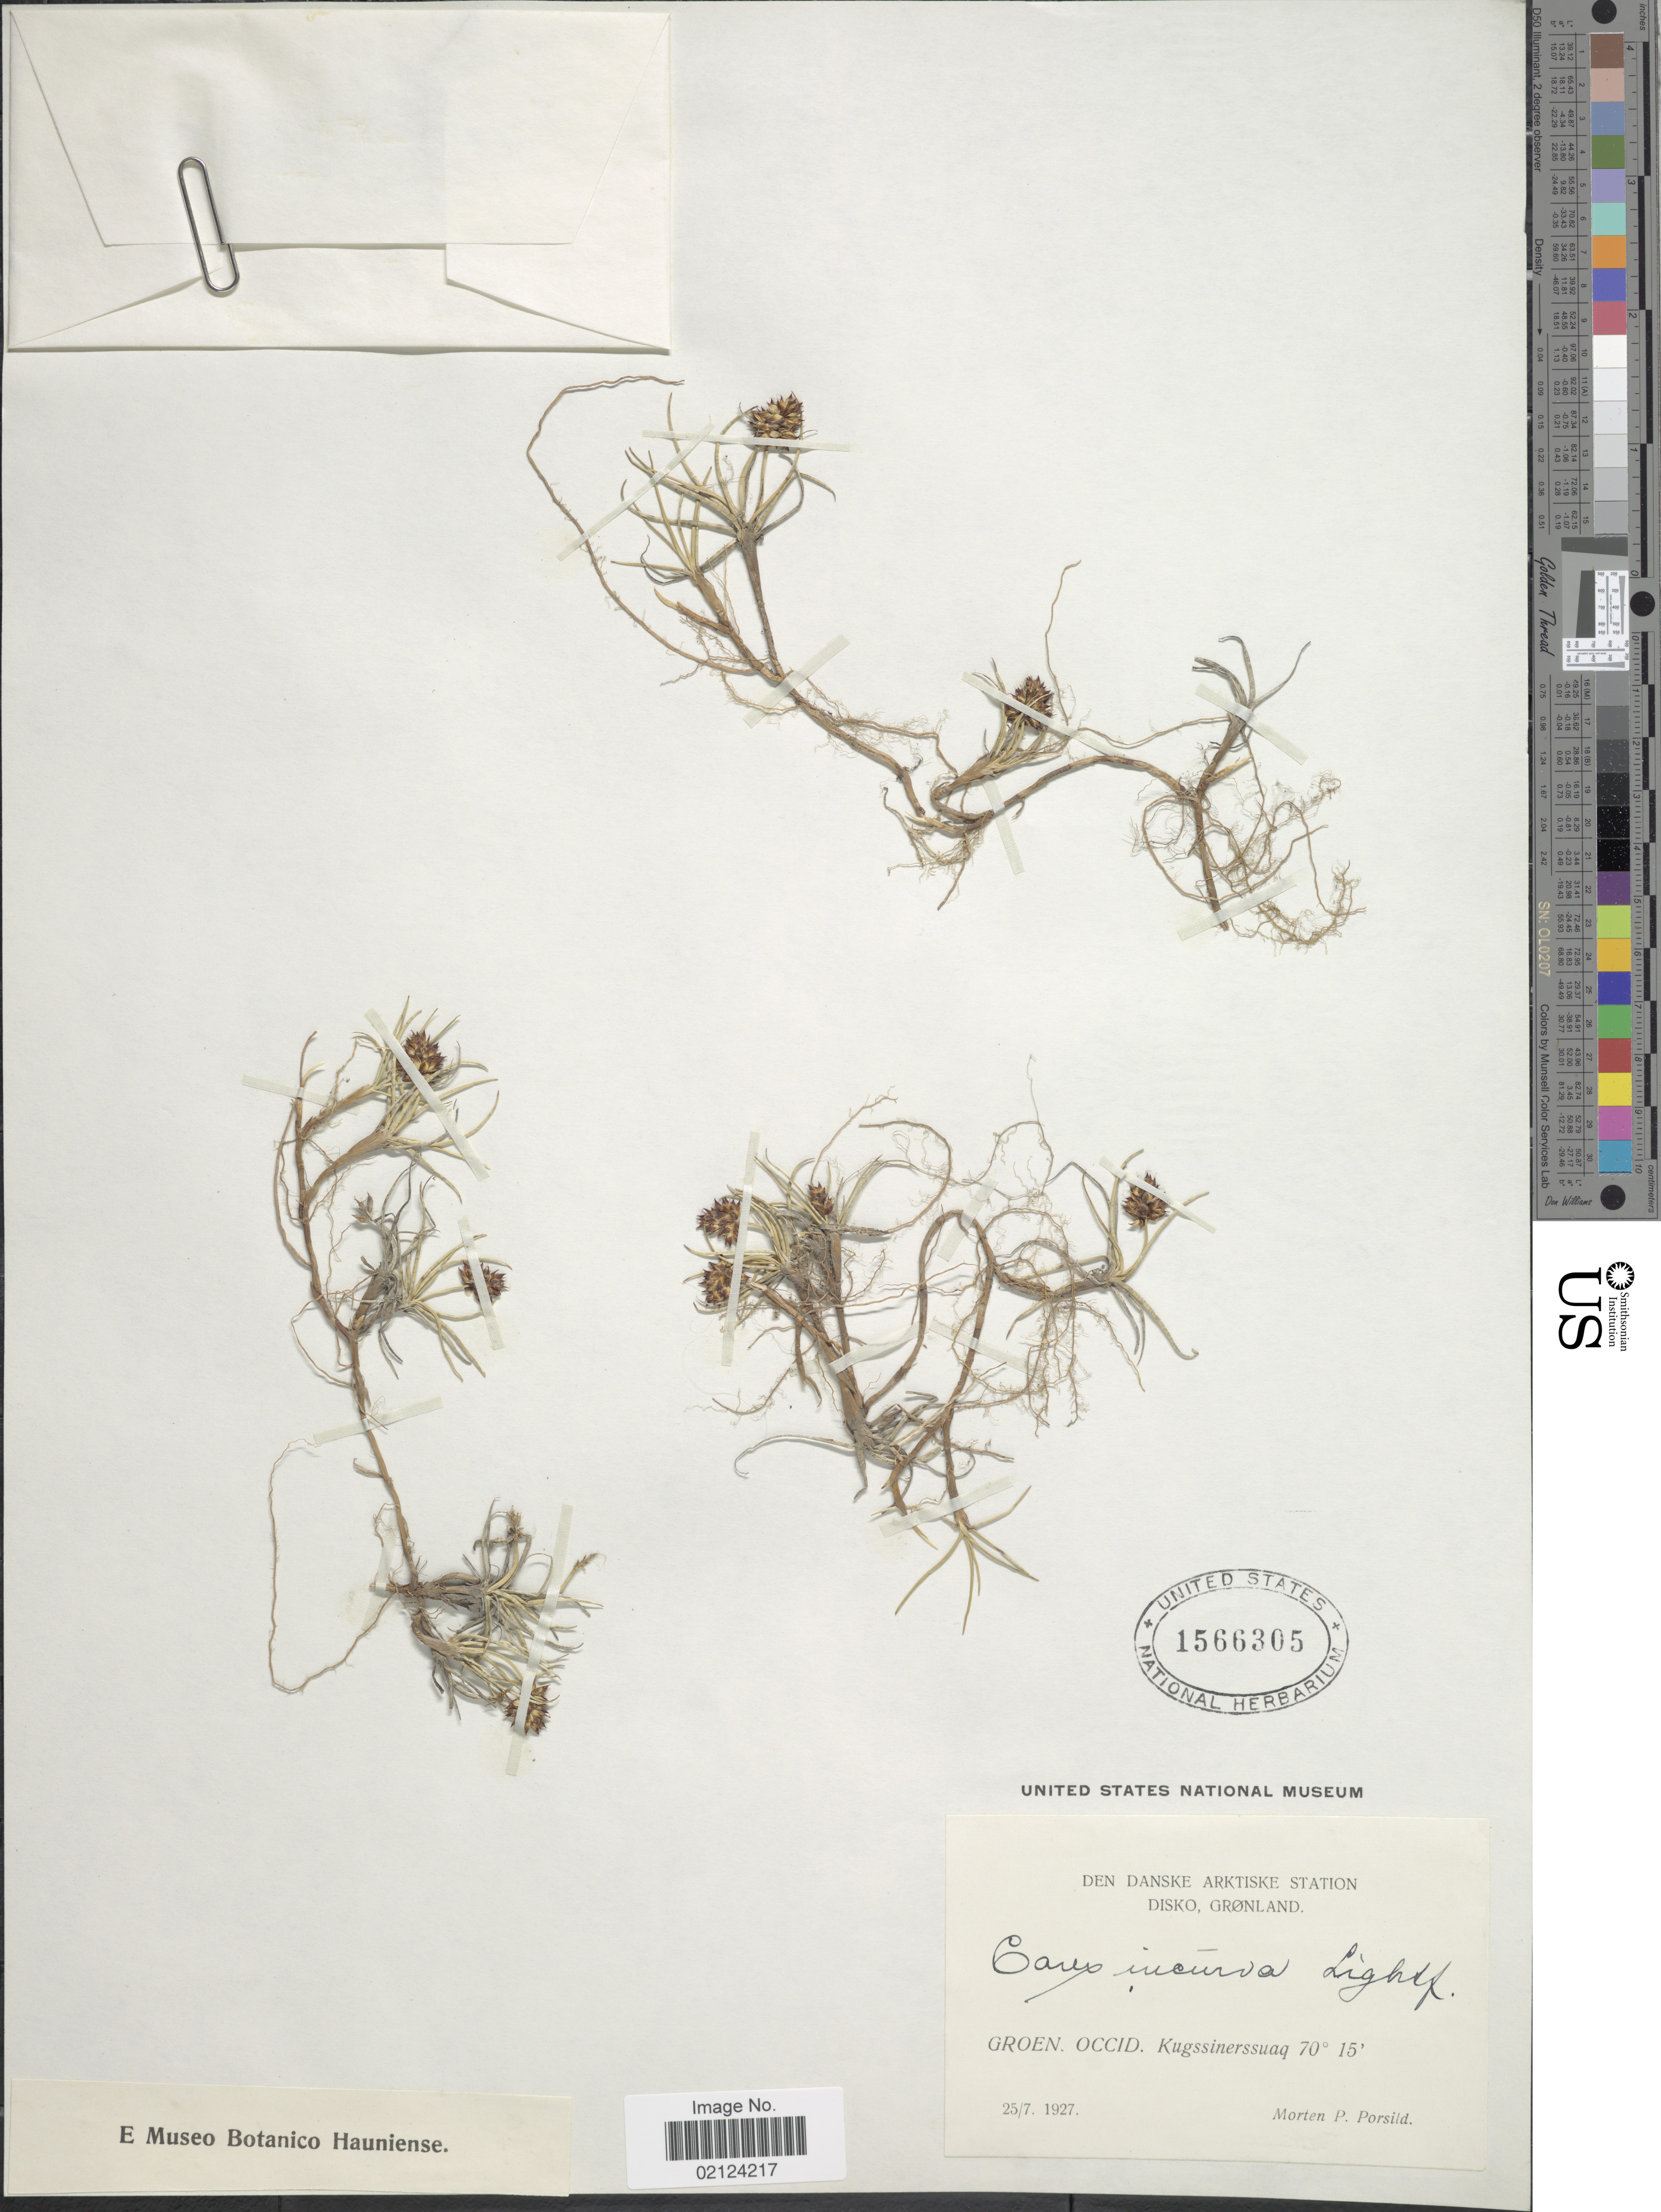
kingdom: Plantae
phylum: Tracheophyta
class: Liliopsida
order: Poales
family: Cyperaceae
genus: Carex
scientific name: Carex maritima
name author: Gunnerus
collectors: M. P. Porsild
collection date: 1927-07-25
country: Greenland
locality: Disko. Groen. Occid. Kugssinerssuaq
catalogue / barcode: US 1566305